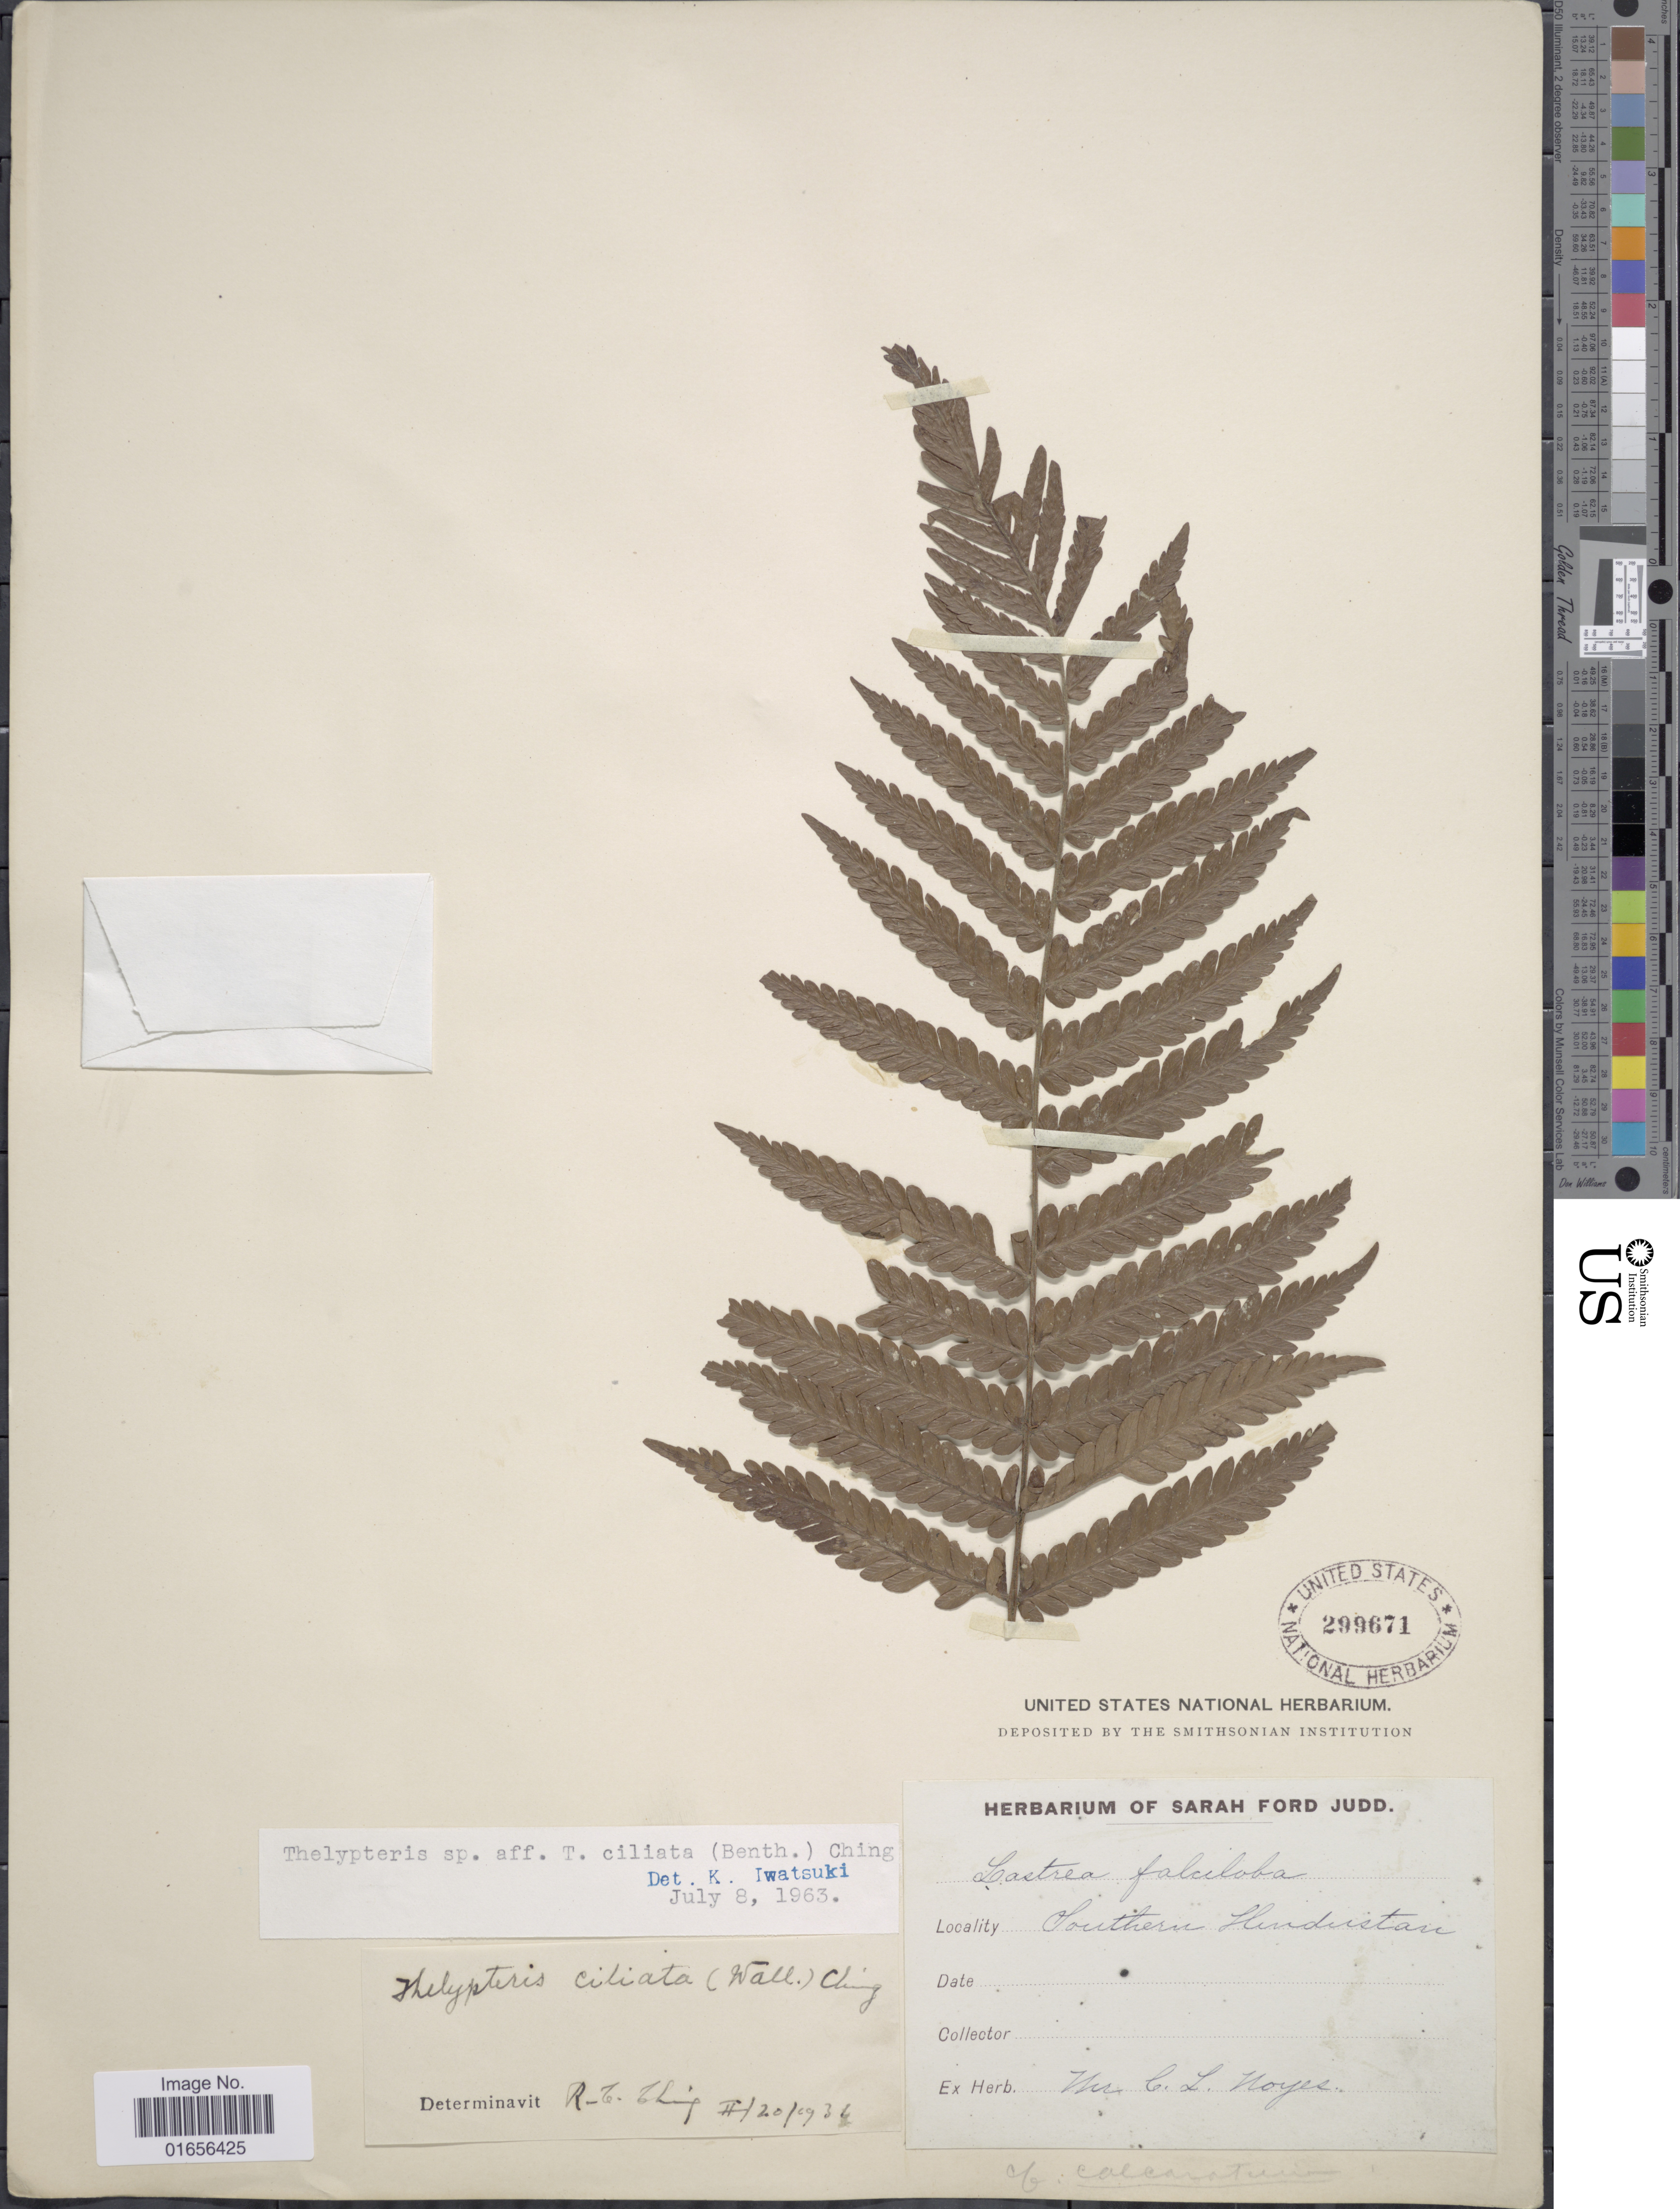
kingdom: Plantae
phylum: Tracheophyta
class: Polypodiopsida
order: Polypodiales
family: Thelypteridaceae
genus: Trigonospora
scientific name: Trigonospora ciliata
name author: (Benth.) Holttum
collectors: ex herb. C. L. Noyes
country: India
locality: Southern Hindustan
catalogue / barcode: US 299671